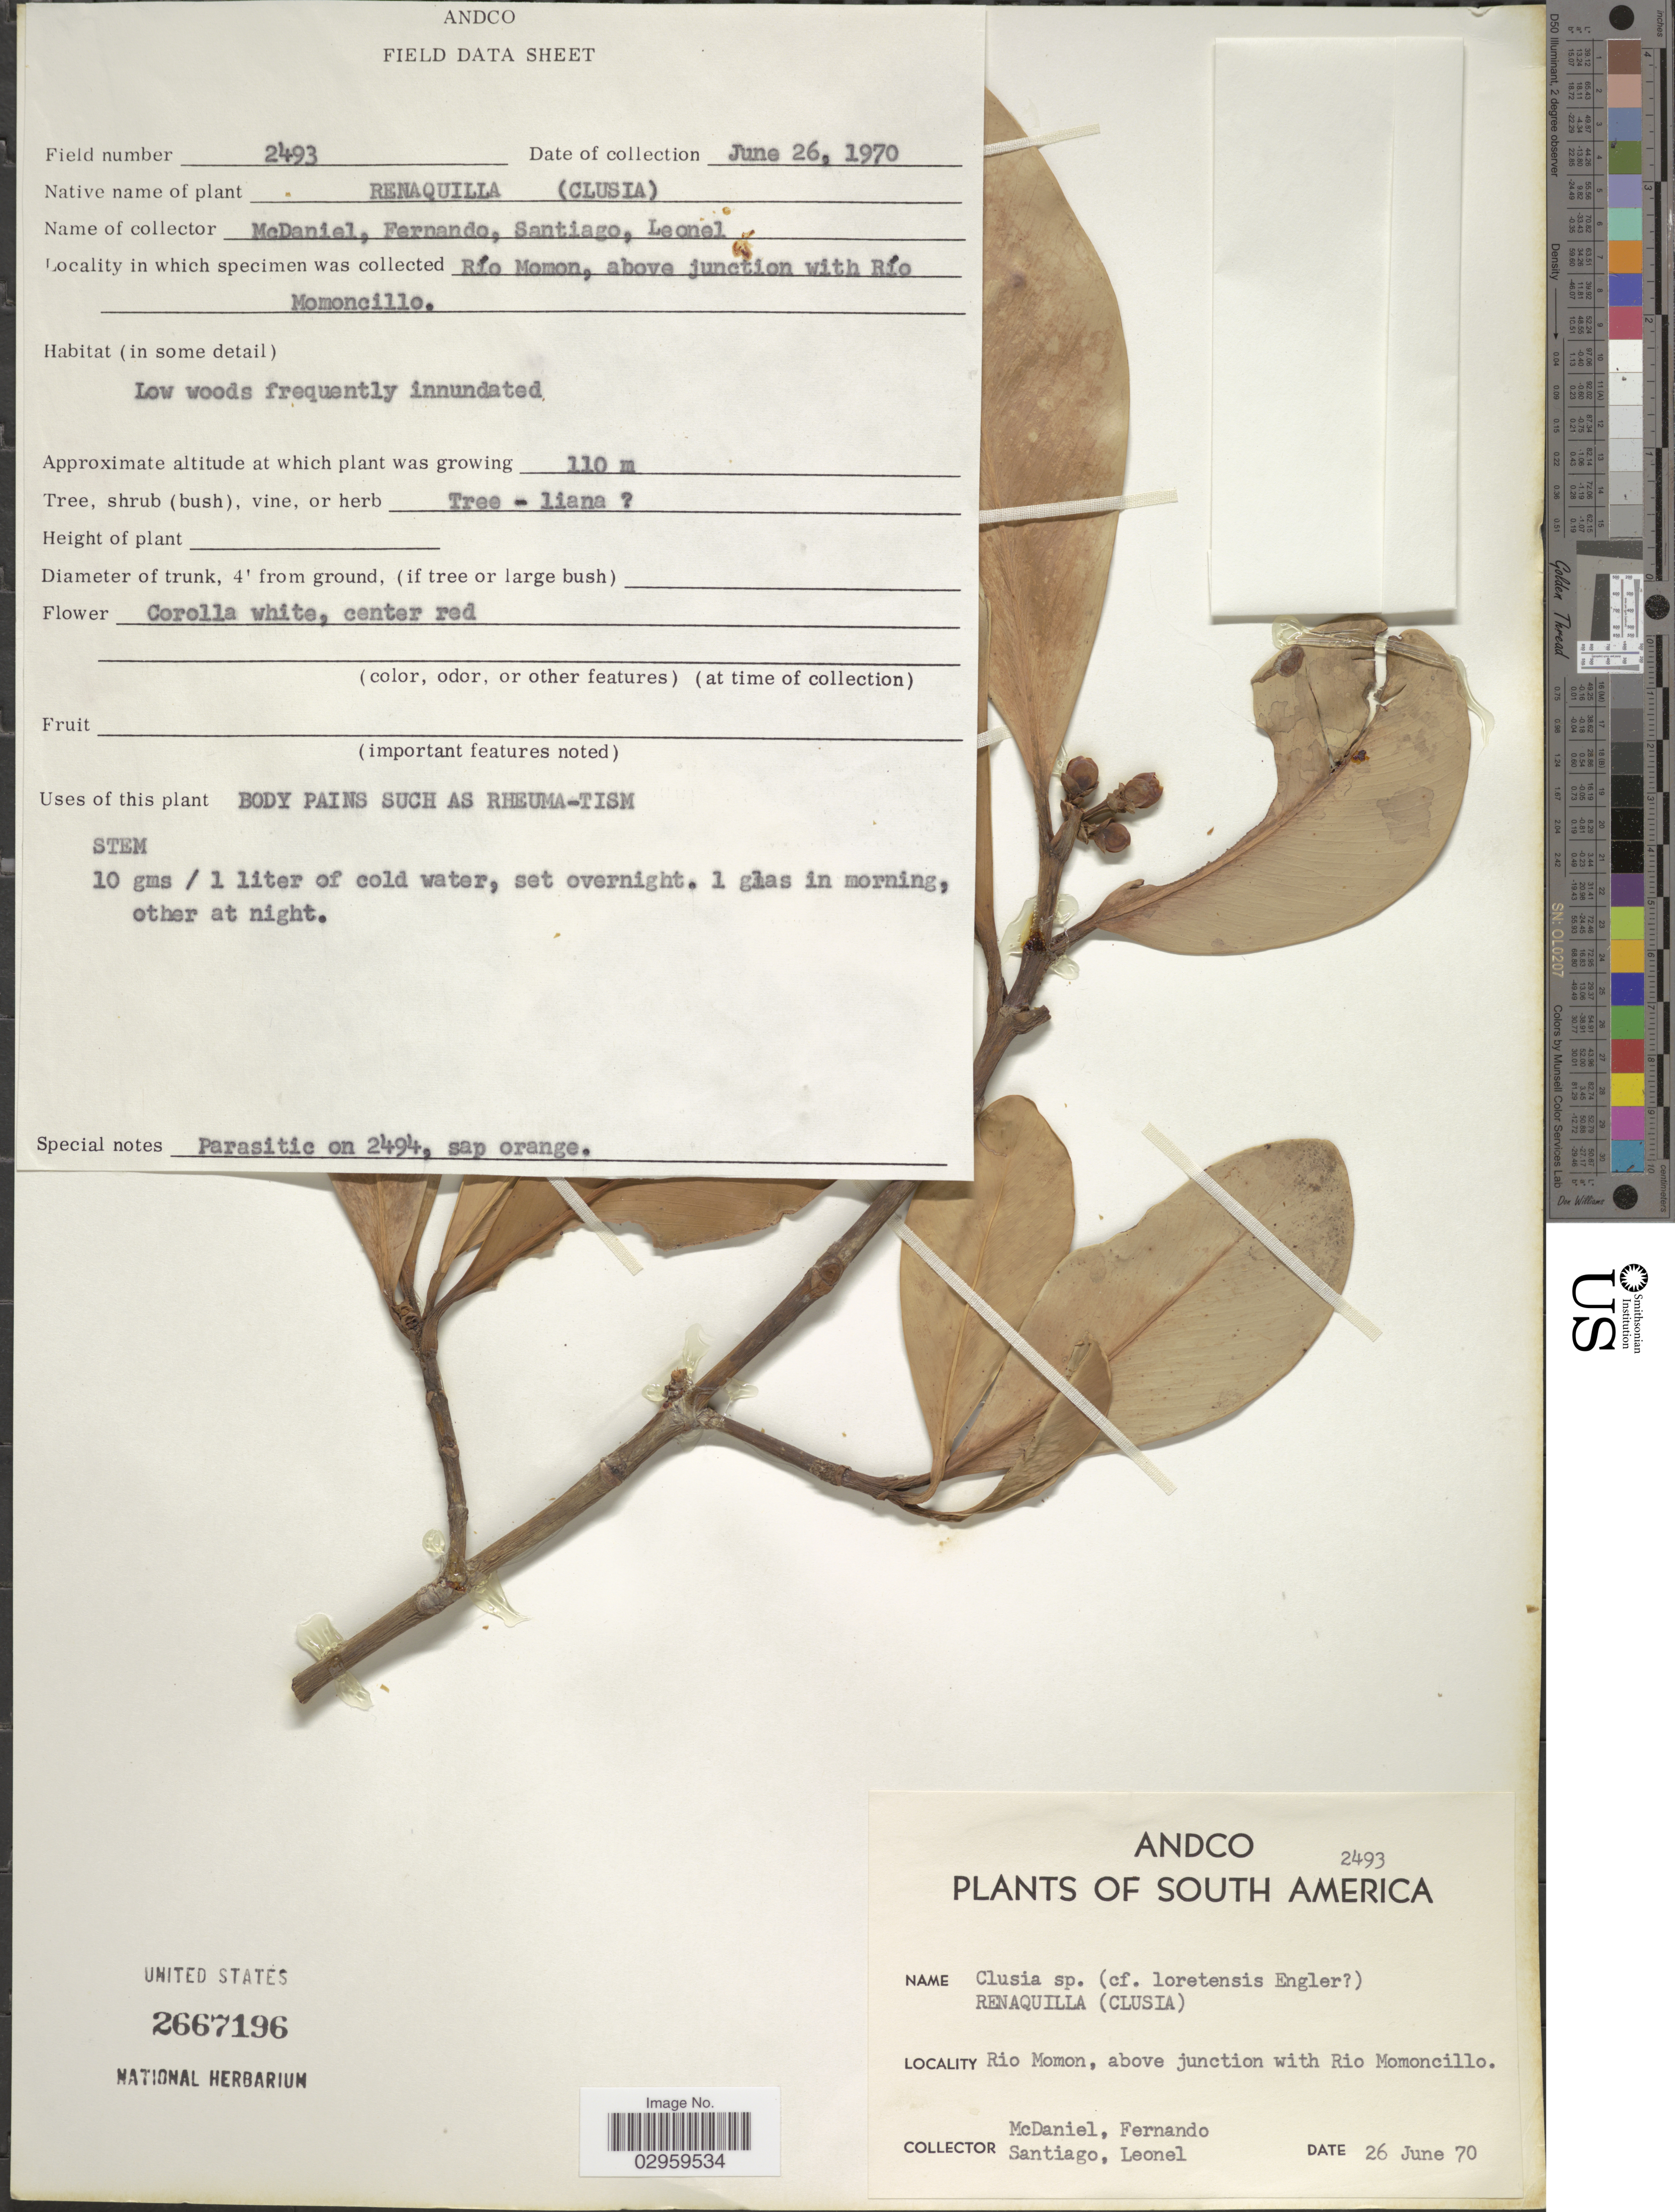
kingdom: Plantae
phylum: Tracheophyta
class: Magnoliopsida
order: Malpighiales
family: Clusiaceae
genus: Clusia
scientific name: Clusia loretensis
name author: Engl.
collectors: -- McDaniel, -- Fernando, -. Santiago & -- Leonel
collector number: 2493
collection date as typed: Transcribed d/m/y: 26/6/70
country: Peru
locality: Rio Momon, above junction with Rio Momoncillo.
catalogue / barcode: US 2667196